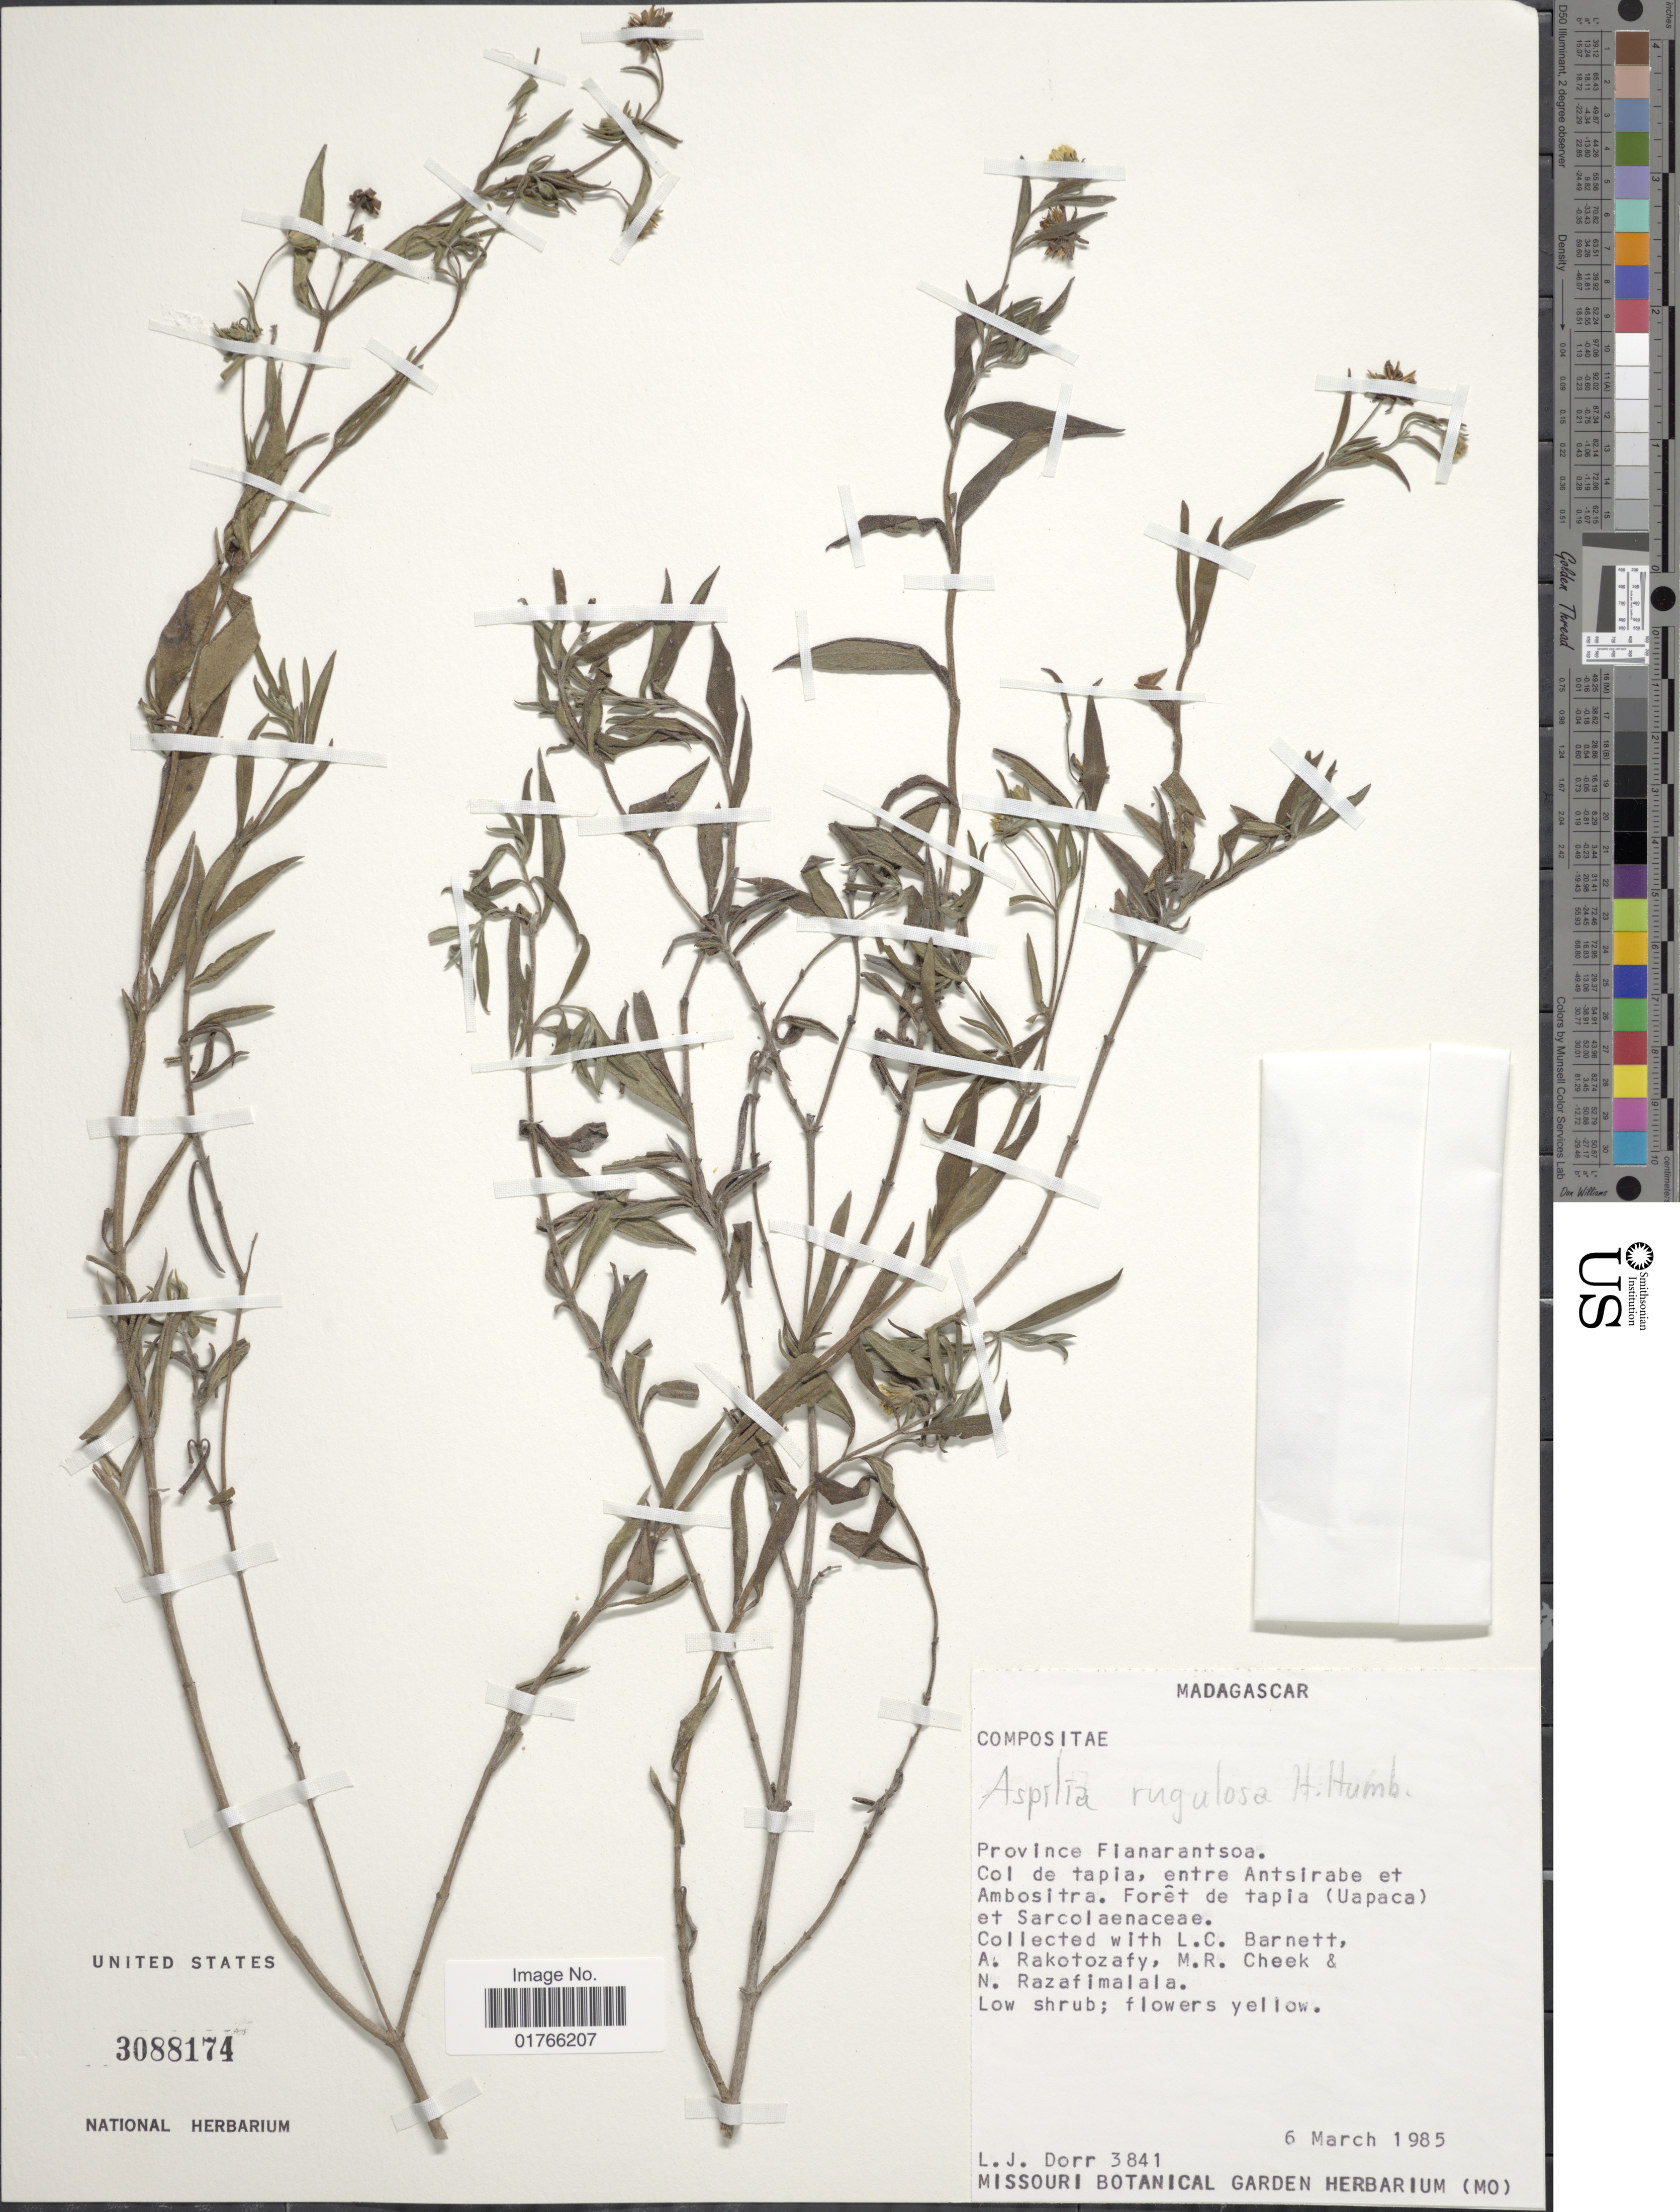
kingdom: Plantae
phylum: Tracheophyta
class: Magnoliopsida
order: Asterales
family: Asteraceae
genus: Aspilia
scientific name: Aspilia rugulosa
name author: Humbert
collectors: L. J. Dorr, L. C. Barnett, A. Rakotozafy, M. Cheek & N. Razafimalala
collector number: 3841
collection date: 1985-03-06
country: Madagascar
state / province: Amoron'i Mania / Vakinankaratra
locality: Col de tapia, entre Antsirabe et Ambositra, Foret de tapia (Uapaca) et Sarcolaenaceae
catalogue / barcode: US 3088174